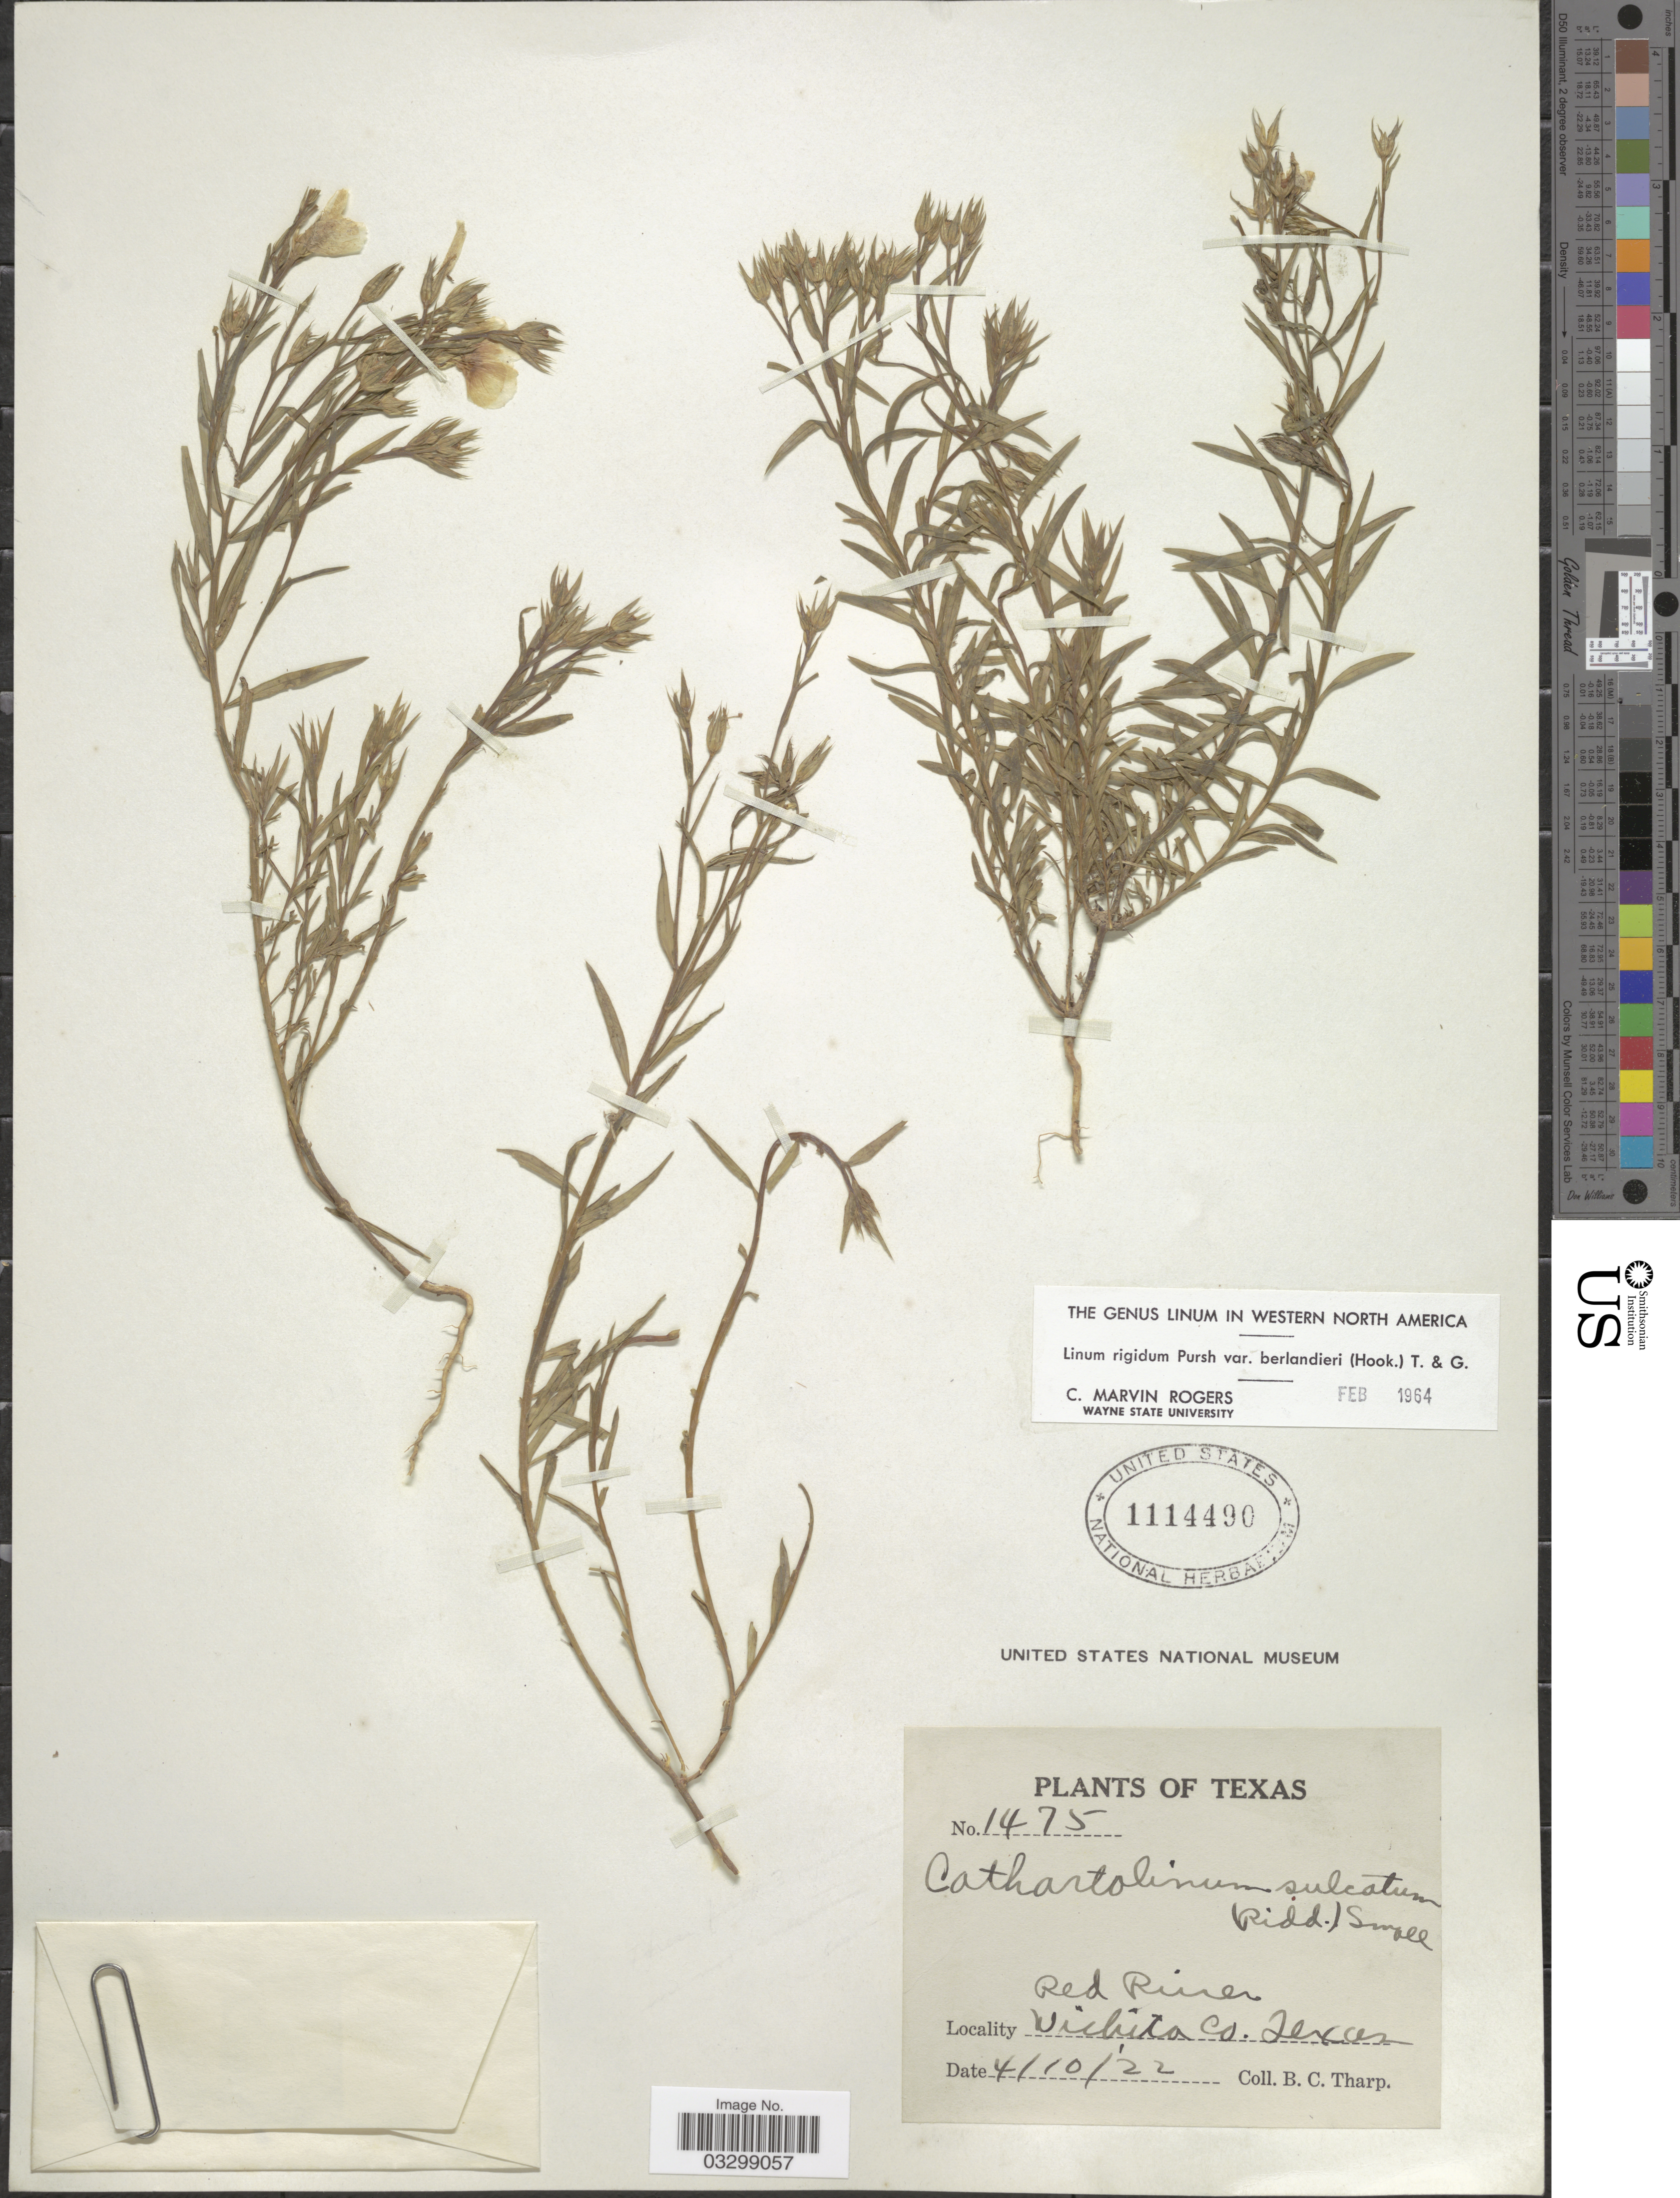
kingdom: Plantae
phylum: Tracheophyta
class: Magnoliopsida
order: Malpighiales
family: Linaceae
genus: Linum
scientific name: Linum rigidum var. berlandieri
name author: Pursh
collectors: B. C. Tharp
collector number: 1475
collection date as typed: Transcribed d/m/y: 10/4/22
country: United States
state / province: Texas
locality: Red River. Wichita Co.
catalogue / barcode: US 1114490